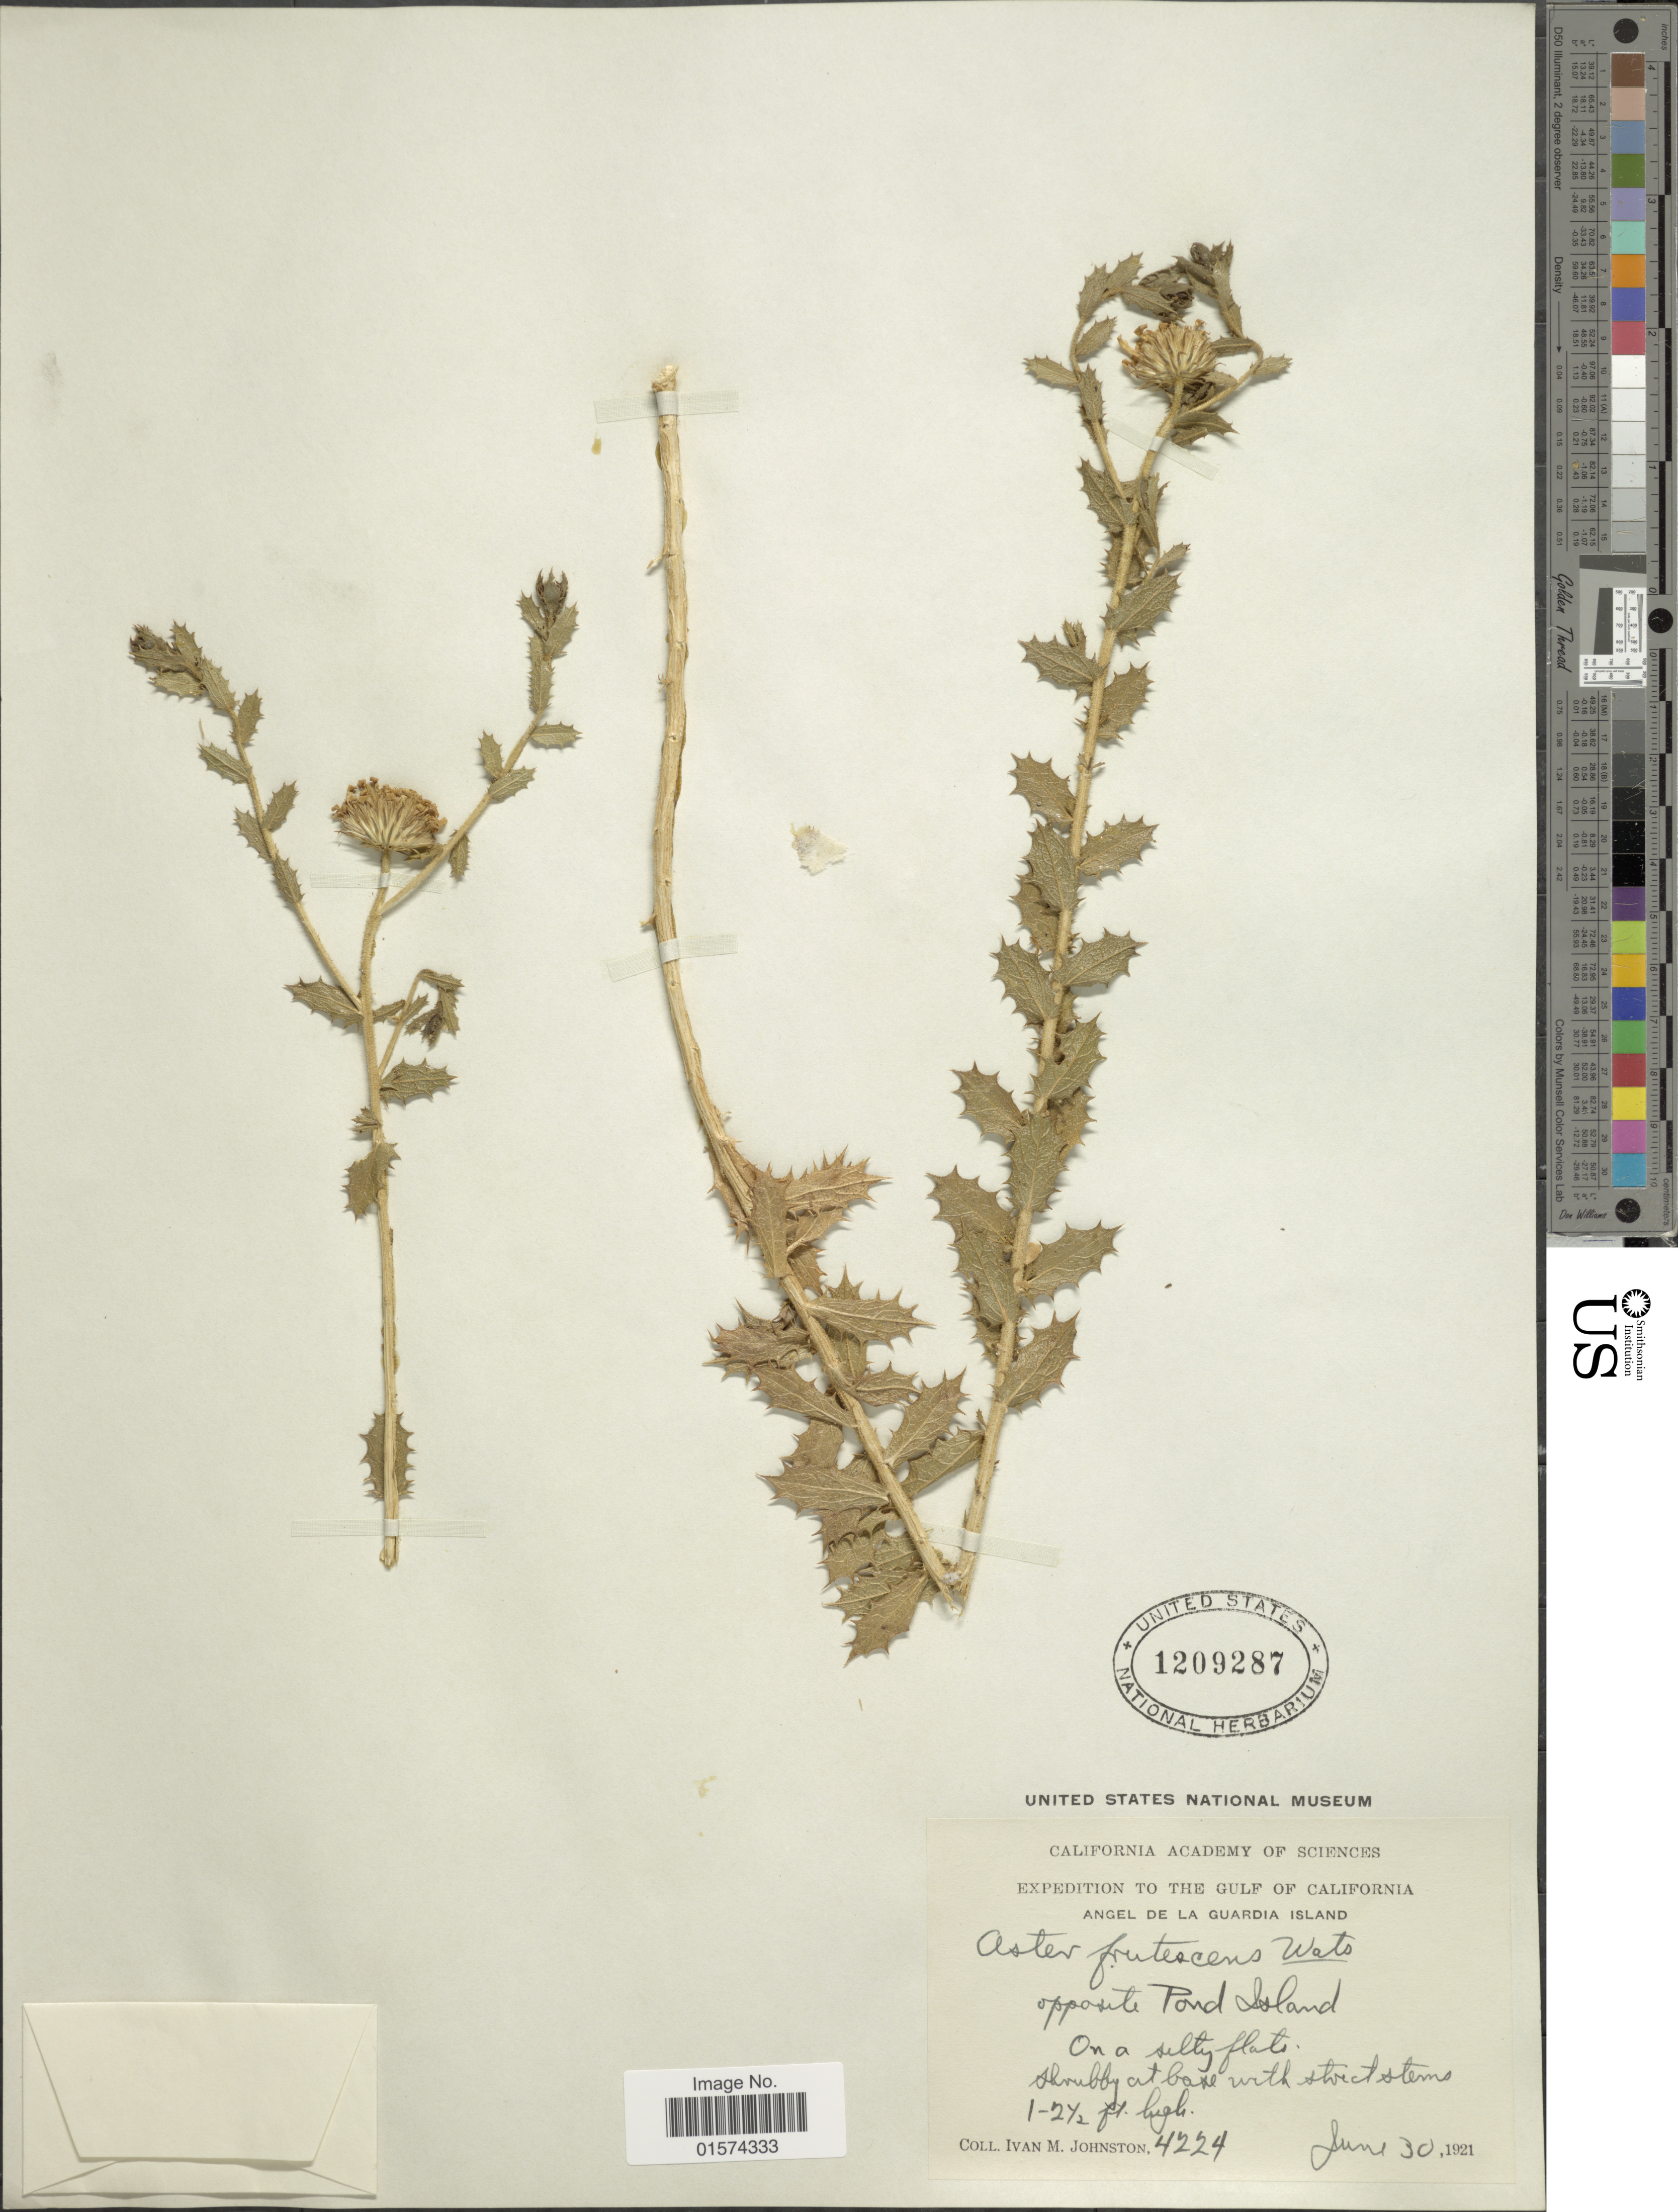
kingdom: Plantae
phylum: Tracheophyta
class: Magnoliopsida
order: Asterales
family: Asteraceae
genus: Xylorhiza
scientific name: Xylorhiza frutescens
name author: Greene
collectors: I.M. Johnston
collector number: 4224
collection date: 1921-06-30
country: United States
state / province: California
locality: The Gulf of California, Angel de La Guardia Island, opposite Pond Island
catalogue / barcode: US 1209287